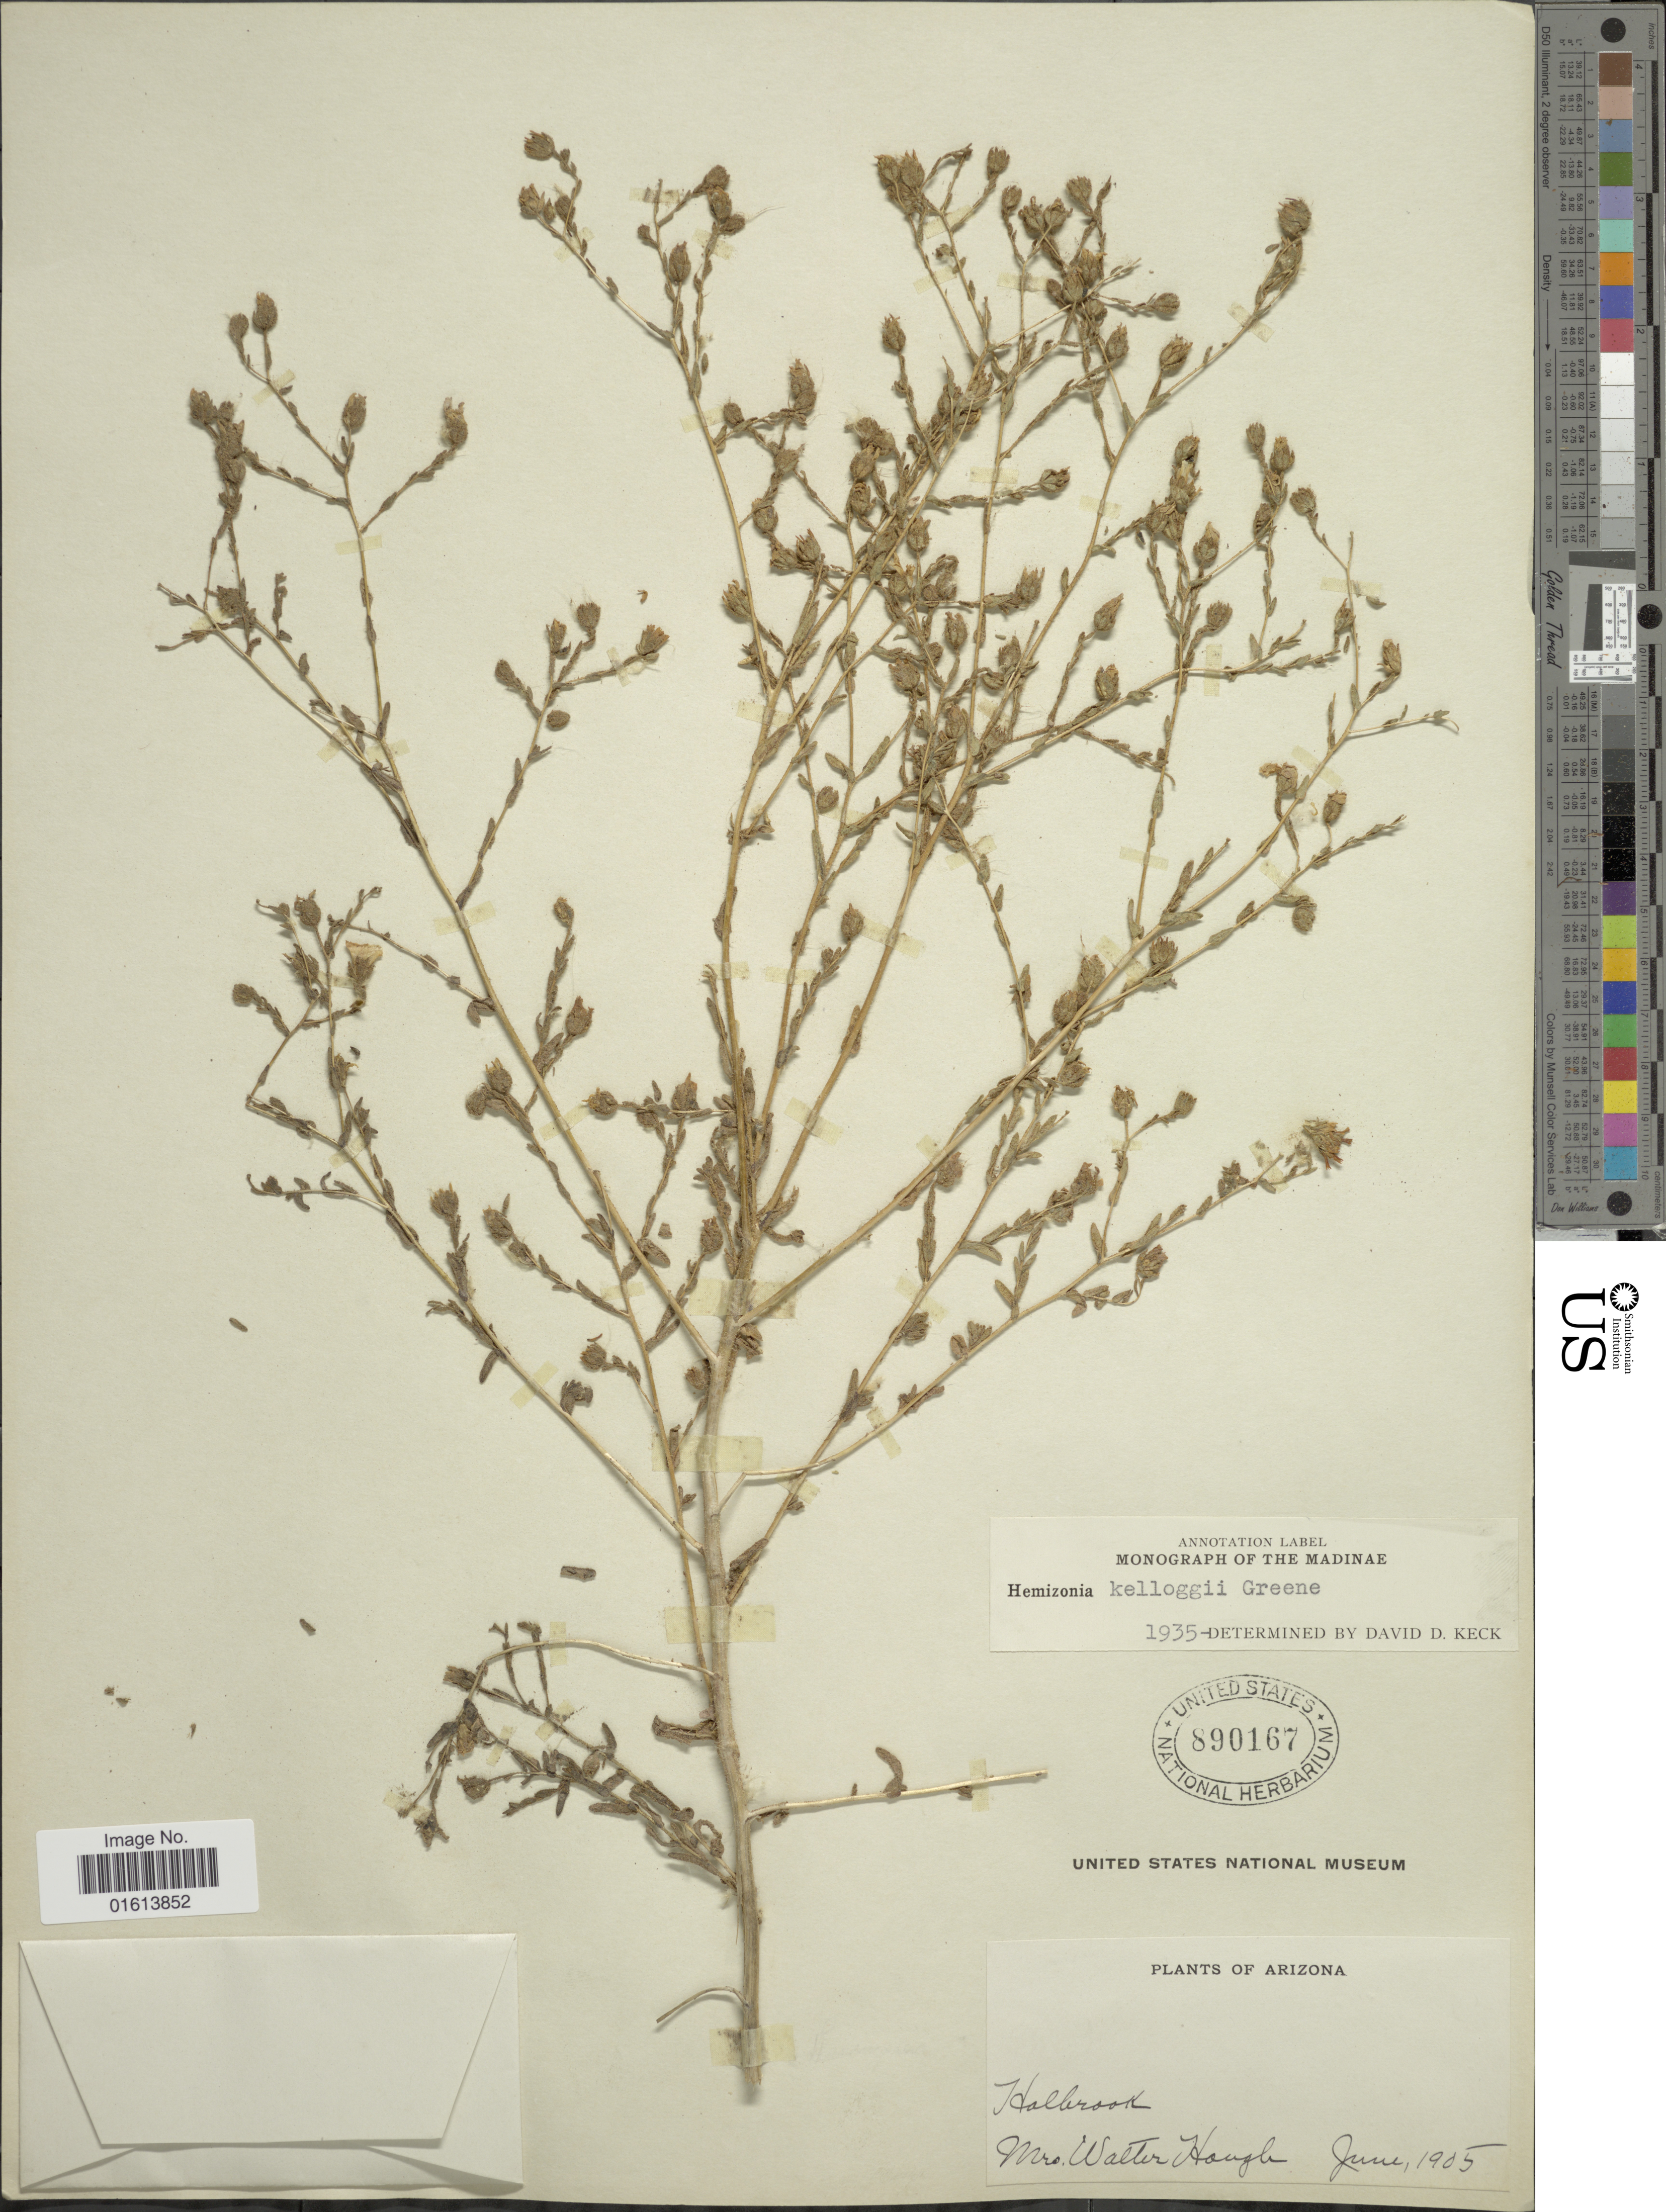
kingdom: Plantae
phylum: Tracheophyta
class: Magnoliopsida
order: Asterales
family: Asteraceae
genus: Deinandra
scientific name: Deinandra kelloggii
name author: (Greene) Greene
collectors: Mrs W. Hough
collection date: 1905-06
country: United States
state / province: Arizona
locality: Arizona. Halbrook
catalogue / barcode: US 890167